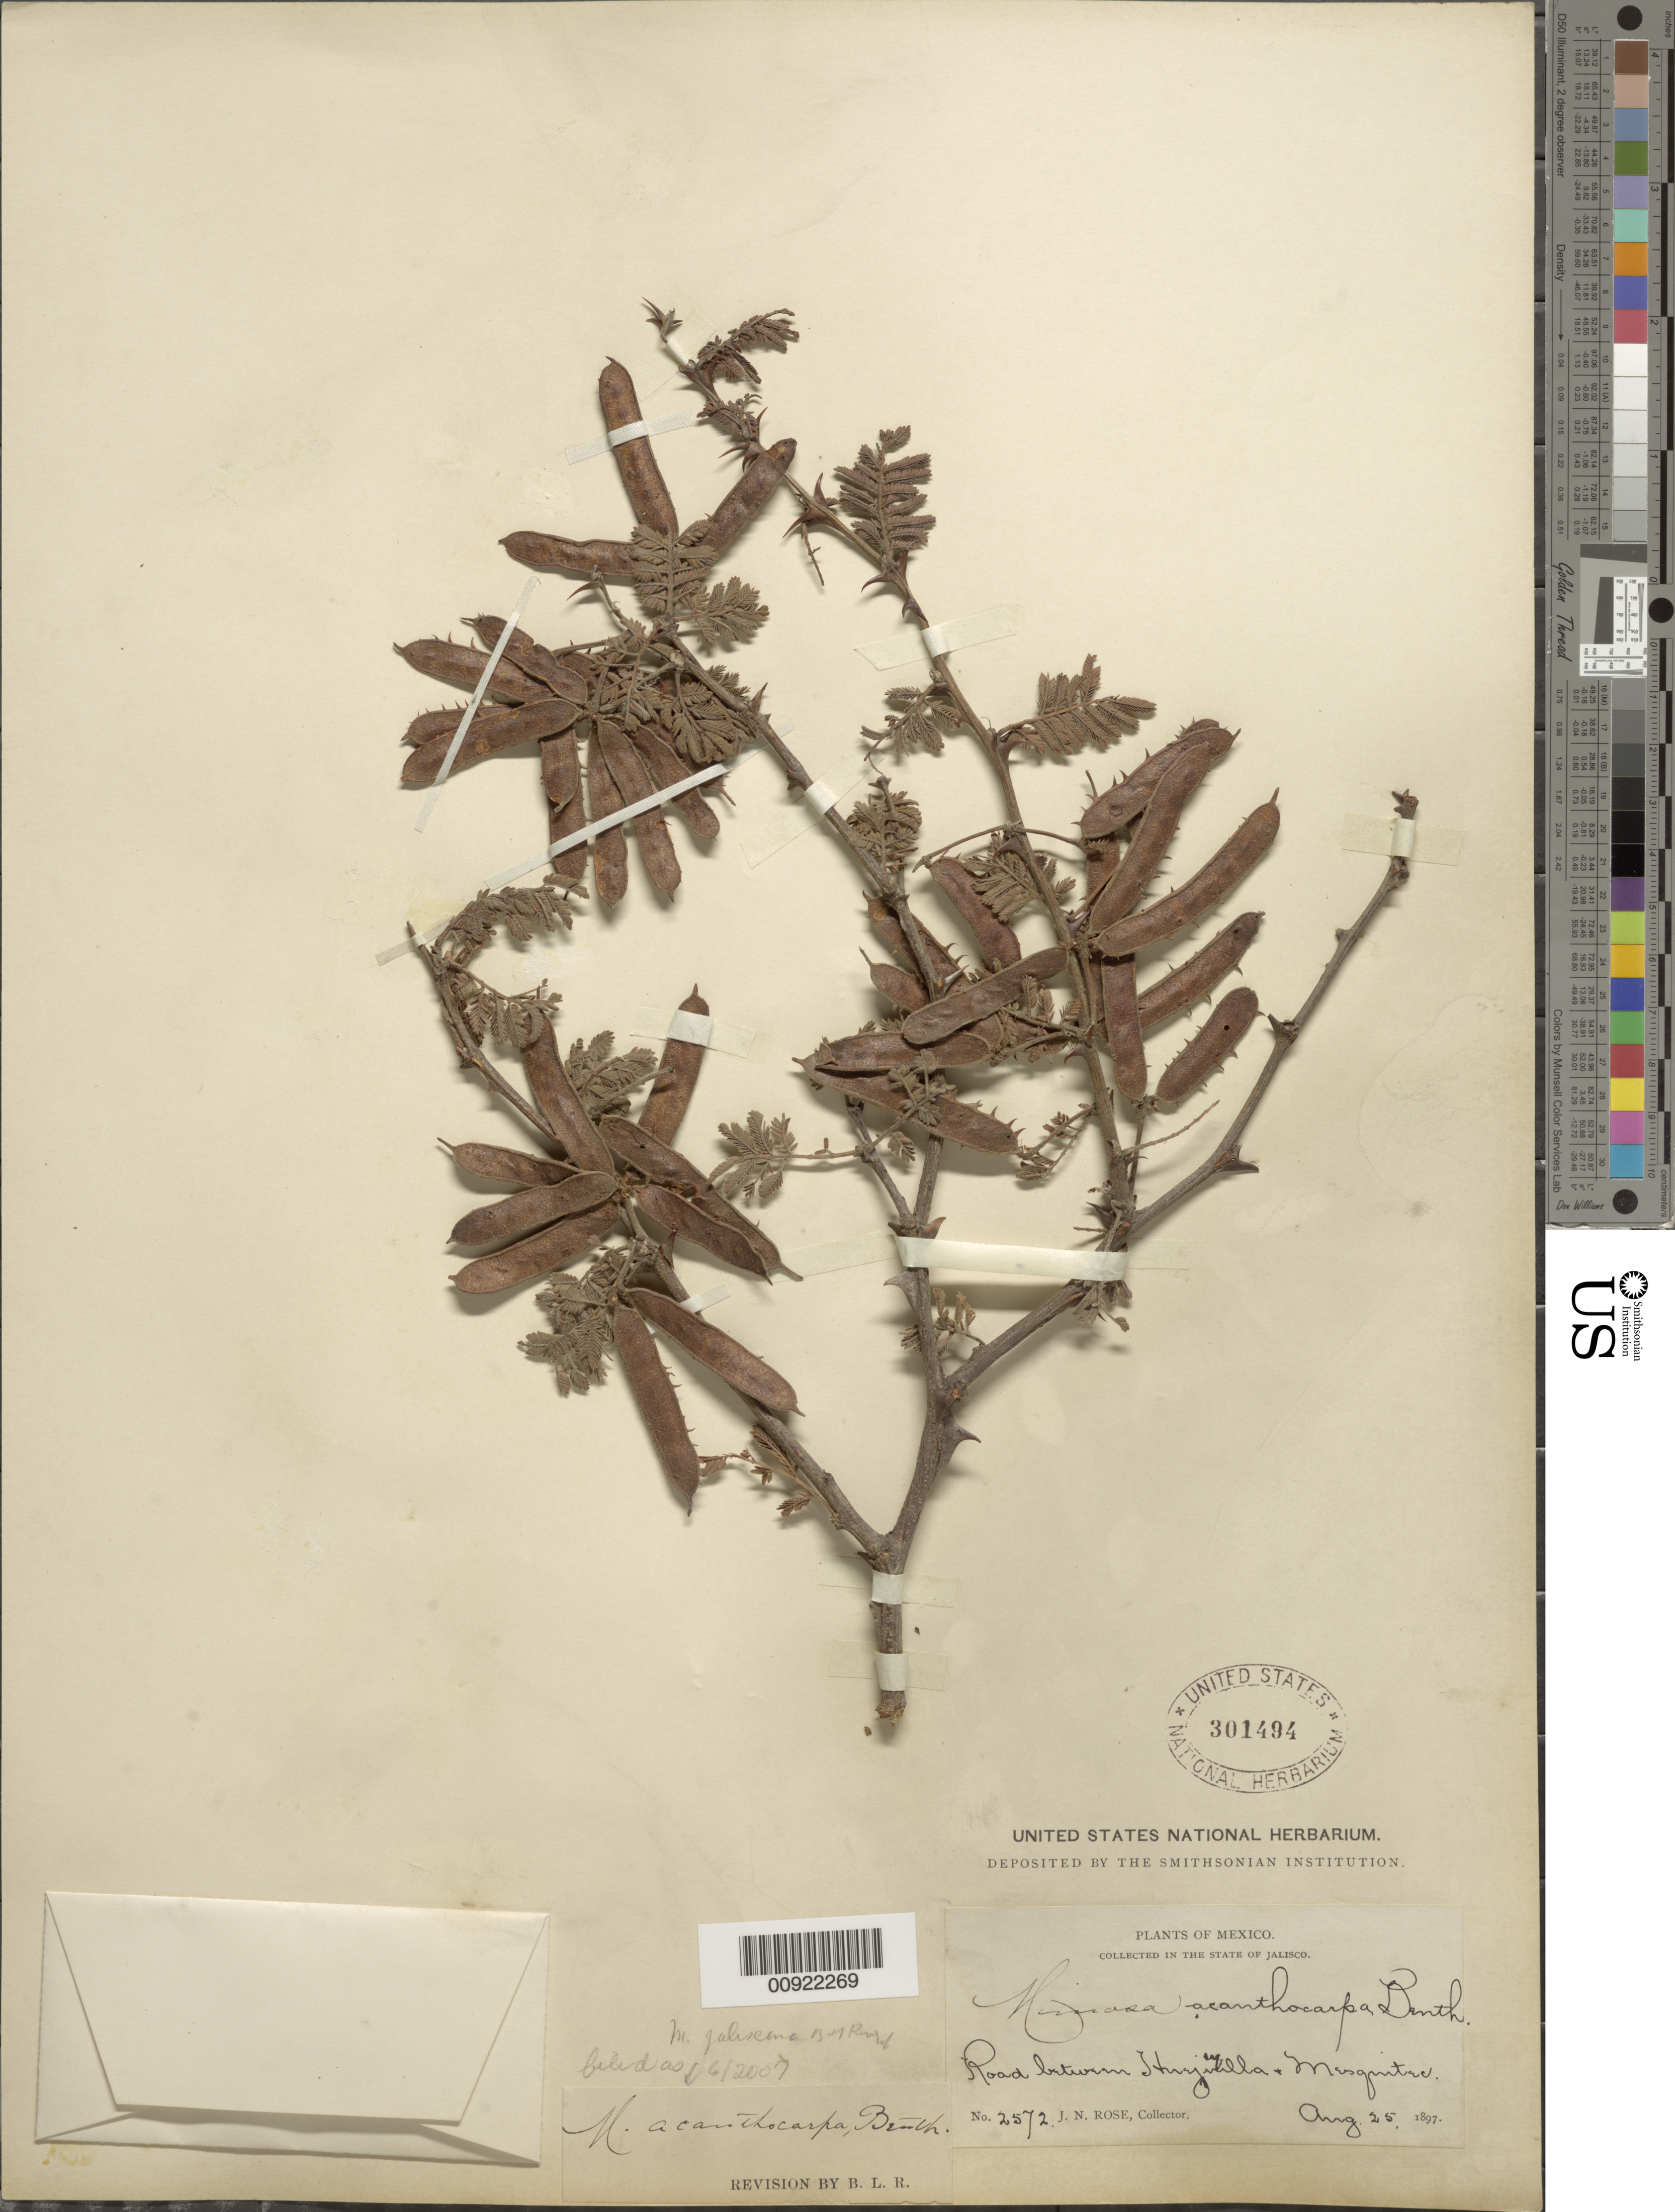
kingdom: Plantae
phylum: Tracheophyta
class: Magnoliopsida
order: Fabales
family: Fabaceae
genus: Mimosa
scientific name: Mimosa aculeaticarpa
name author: Ortega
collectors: J. N. Rose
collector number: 2572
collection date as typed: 25 Aug 1897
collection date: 1897-08-25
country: Mexico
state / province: Jalisco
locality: Road between Huejuquilla & Mesquite.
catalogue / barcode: US 301494